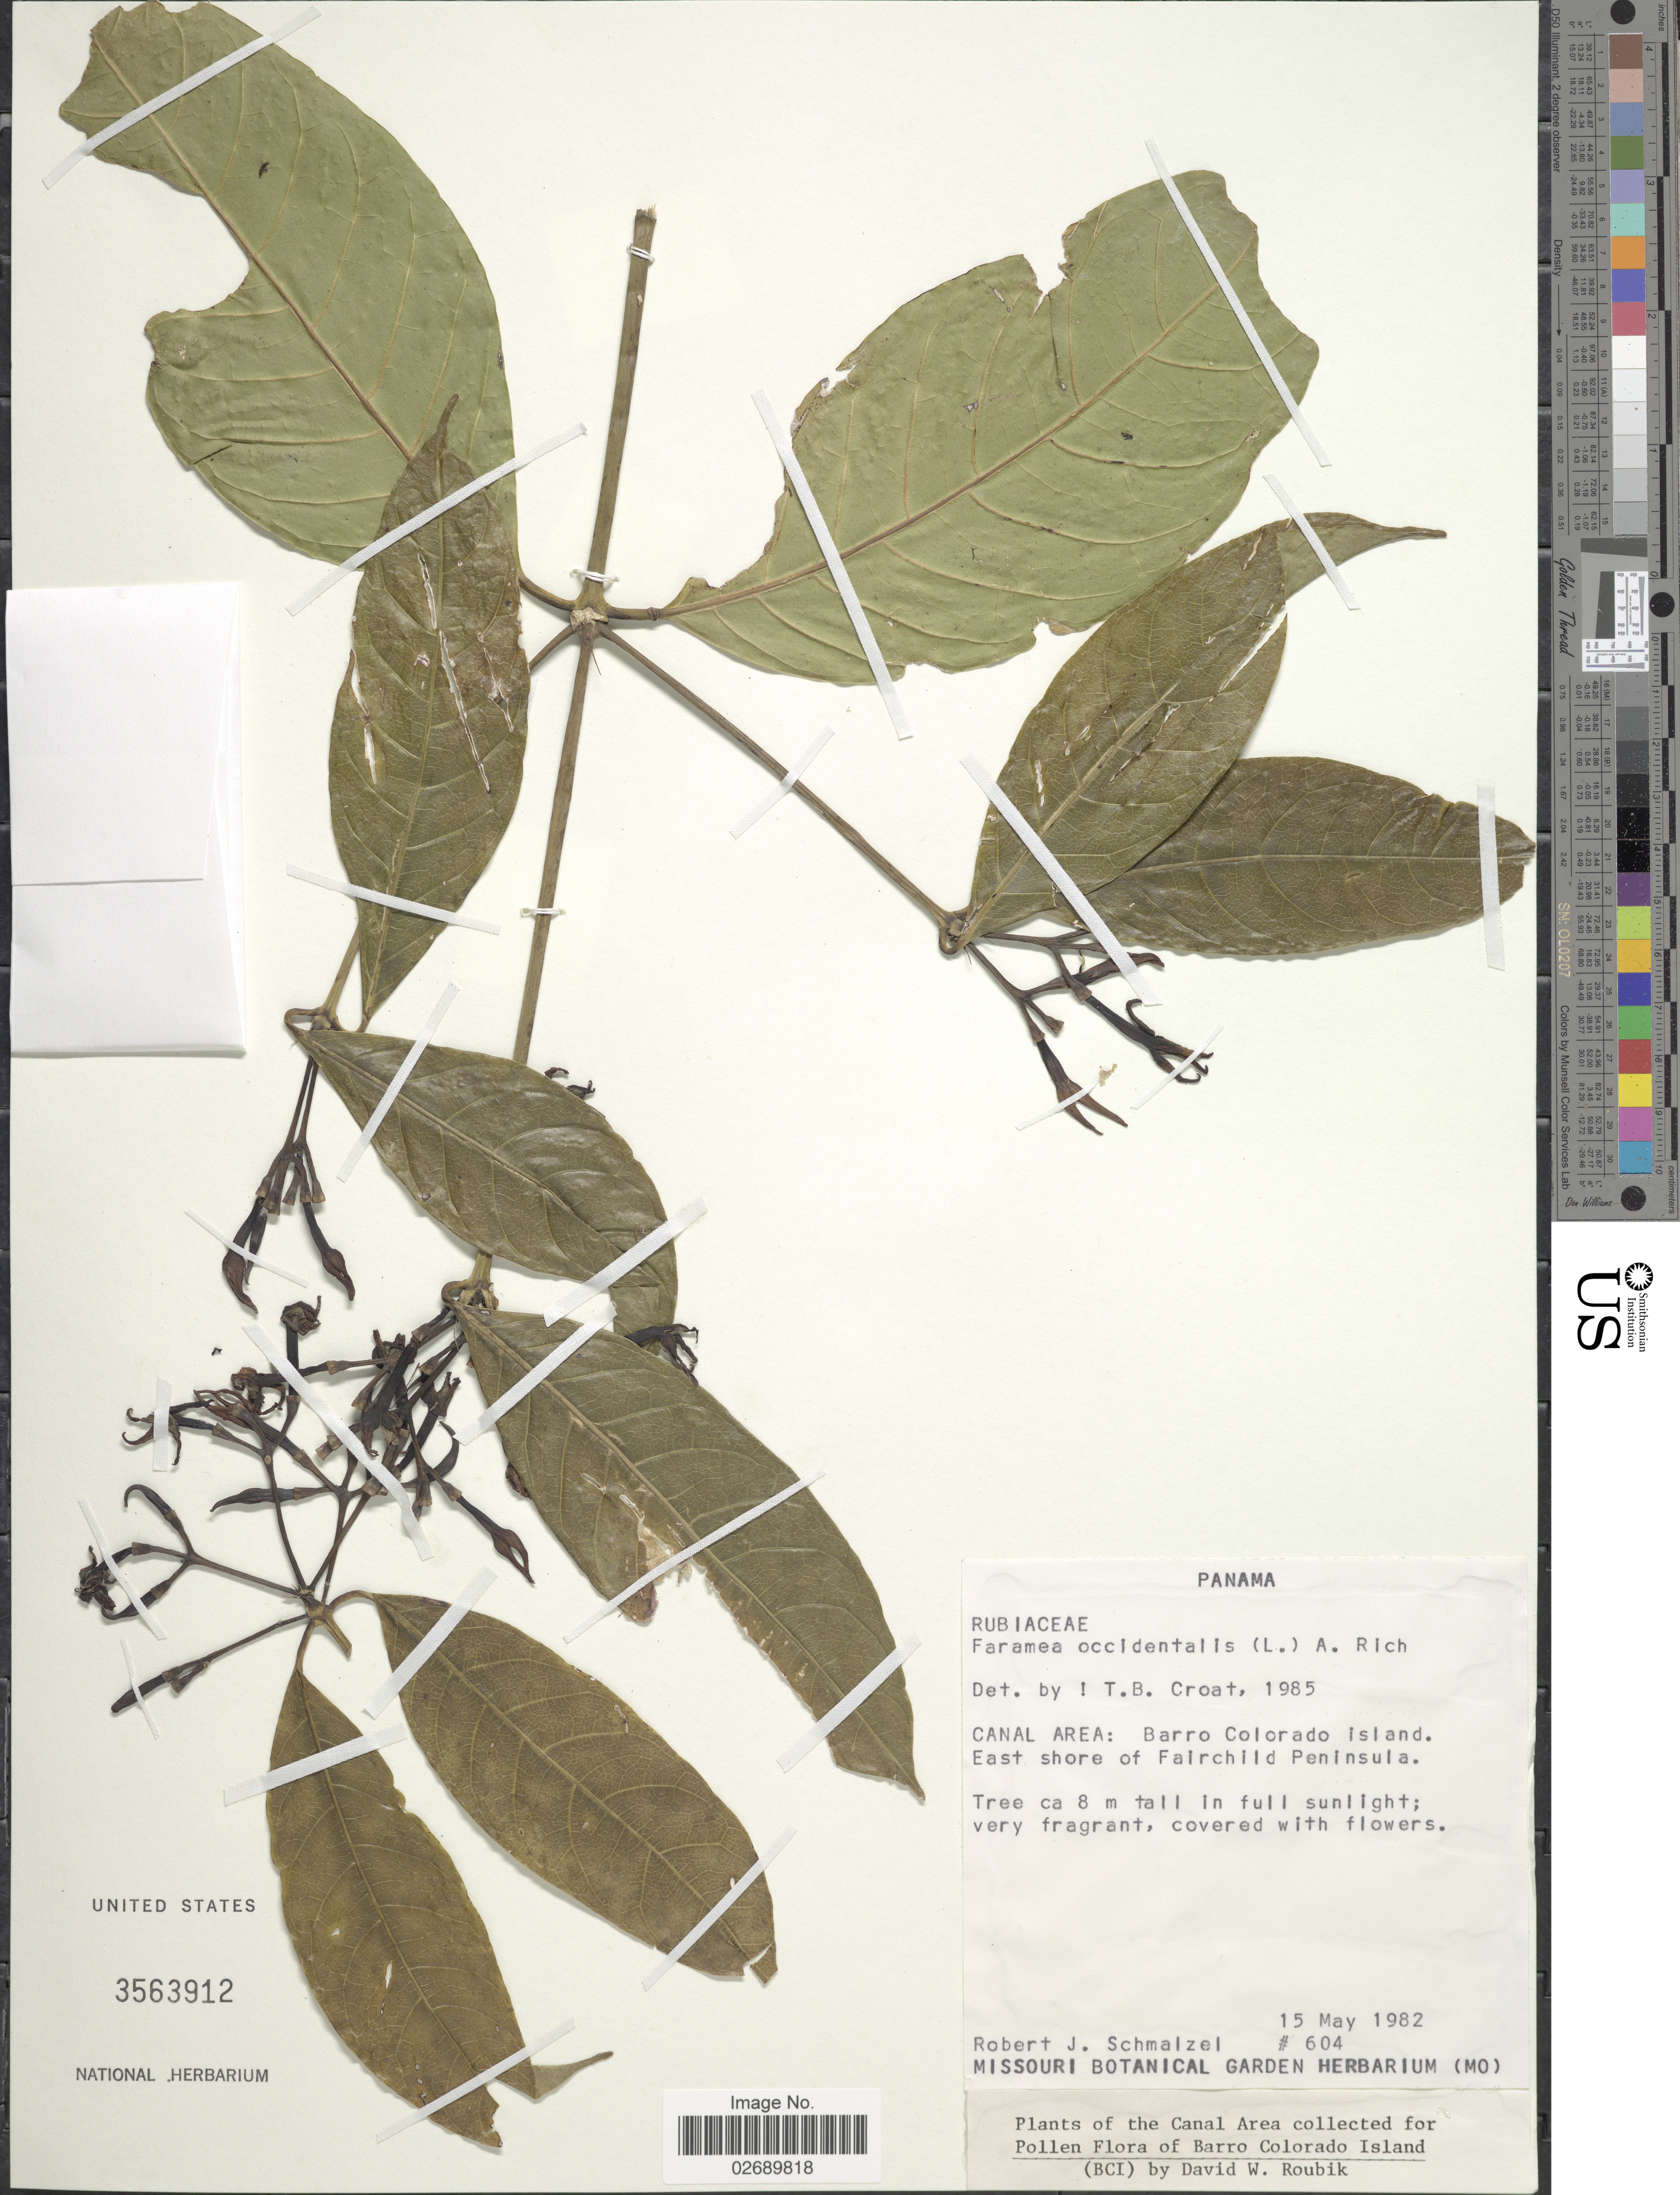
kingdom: Plantae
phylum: Tracheophyta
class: Magnoliopsida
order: Gentianales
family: Rubiaceae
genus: Faramea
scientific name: Faramea occidentalis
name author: (L.) A. Rich.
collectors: R. Schmalzel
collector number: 604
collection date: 1982-05-15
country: Panama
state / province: Panamá Oeste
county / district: Canal Zone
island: Barro Colorado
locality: Canal Area: Barro Colorado Island. East shore of Fairchild Peninsula.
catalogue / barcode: US 3563912